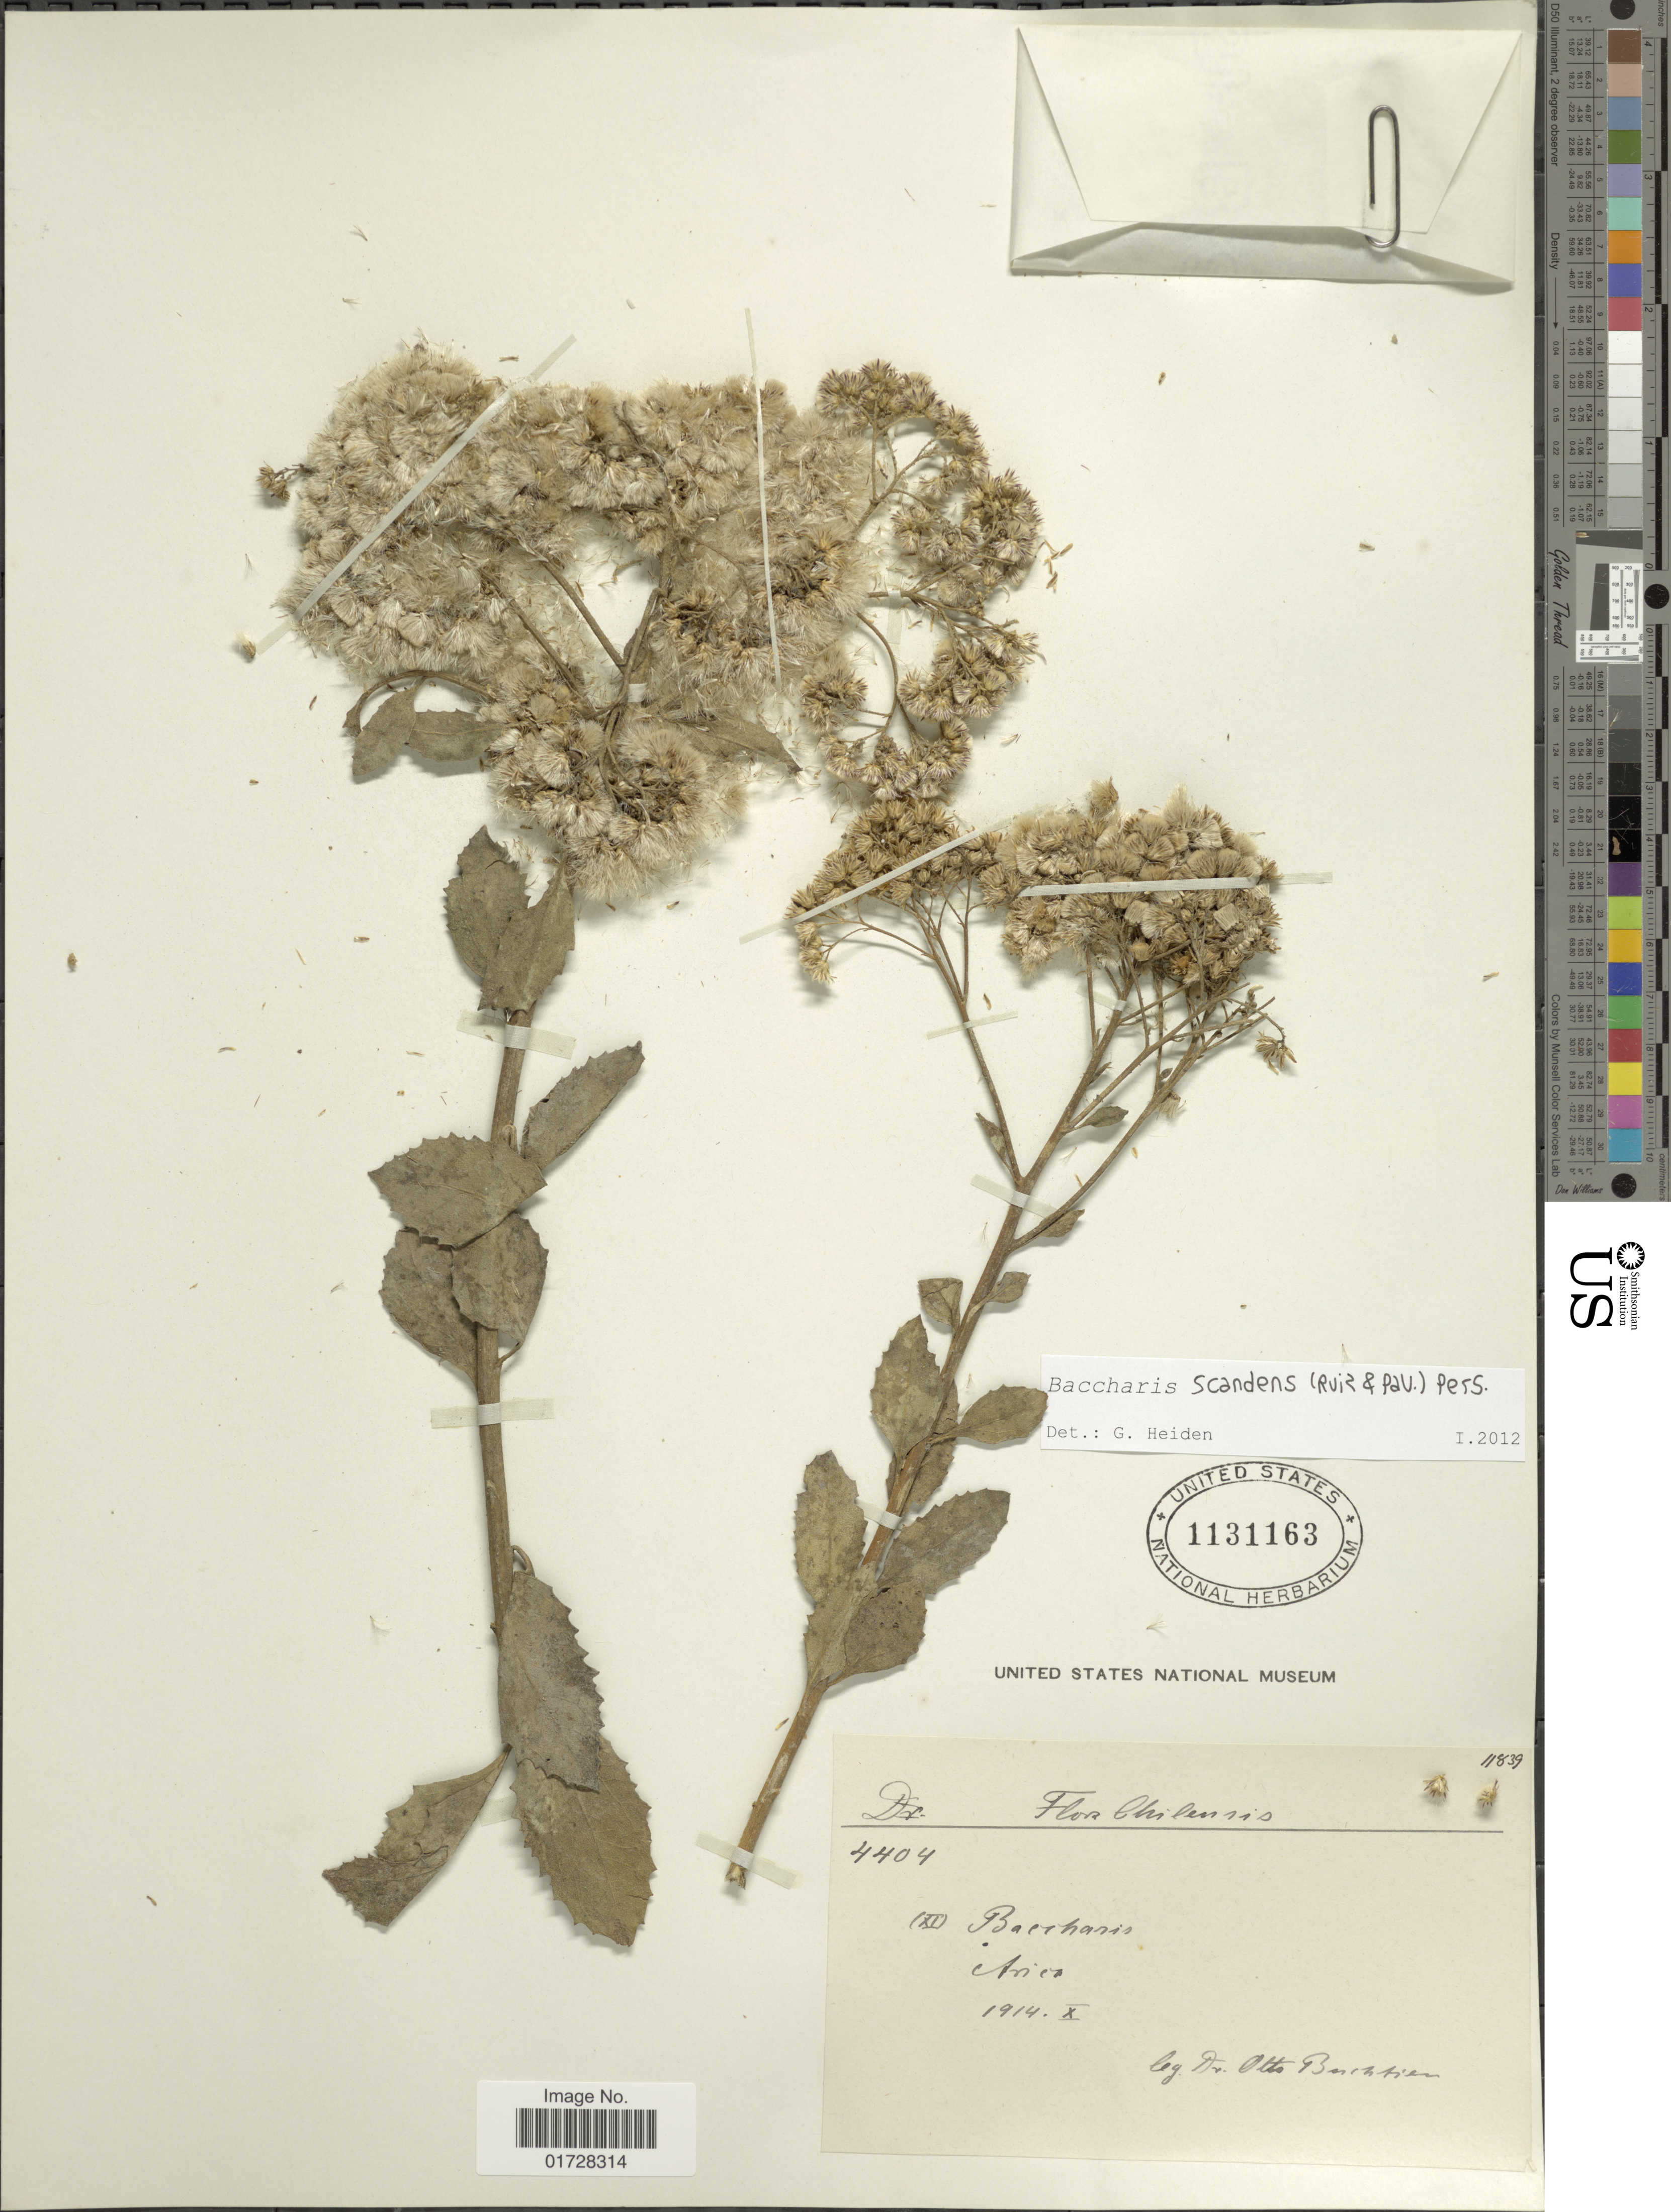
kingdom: Plantae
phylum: Tracheophyta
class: Magnoliopsida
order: Asterales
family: Asteraceae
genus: Baccharis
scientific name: Baccharis scandens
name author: (Ruiz & Pav.) Pers.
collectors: O. Buchtien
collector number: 4404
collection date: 1914-10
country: Chile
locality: Arica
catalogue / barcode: US 1131163